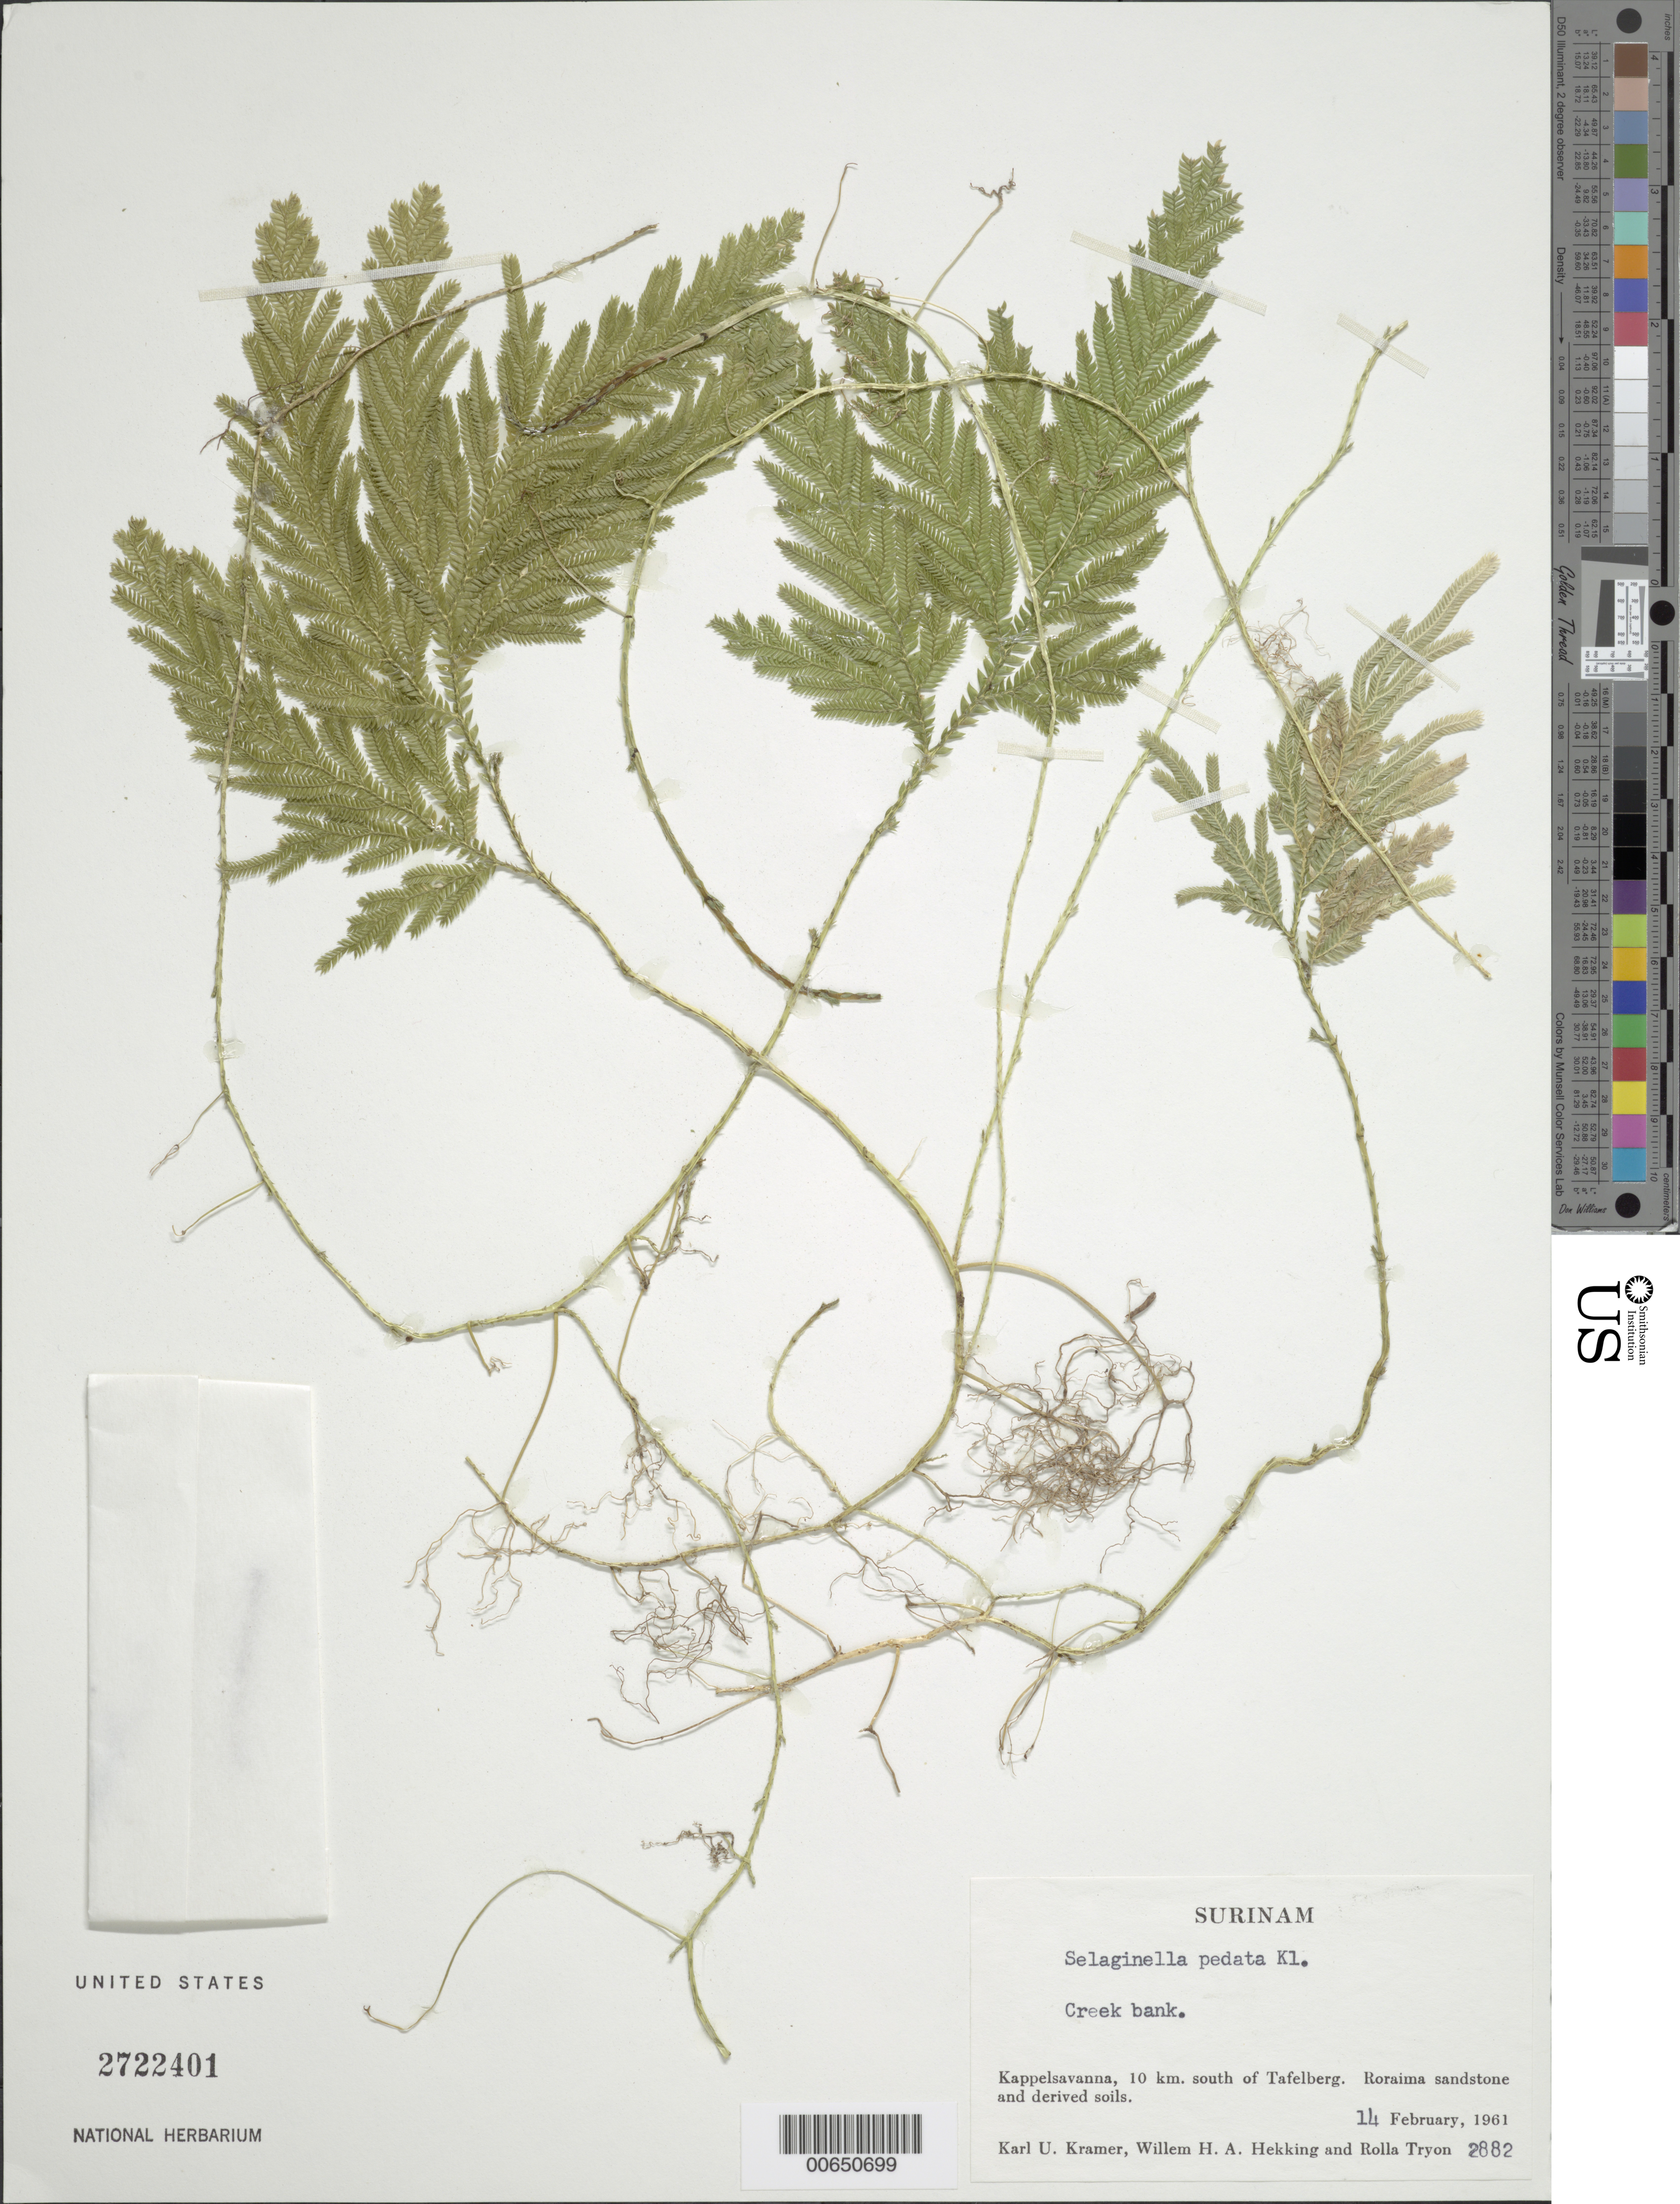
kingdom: Plantae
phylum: Tracheophyta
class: Lycopodiopsida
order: Selaginellales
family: Selaginellaceae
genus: Selaginella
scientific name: Selaginella pedata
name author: Klotzsch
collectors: K. U. Kramer, W. H. A. Hekking & R. M. Tryon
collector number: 2882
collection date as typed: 14-Feb-61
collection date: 1961-02-14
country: Suriname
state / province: Saramacca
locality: Kappelsavanna, 10 km S of Tafelberg, near south foot of the mountain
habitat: Roraima sandstone and derived soils.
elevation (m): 300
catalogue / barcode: US 2722401